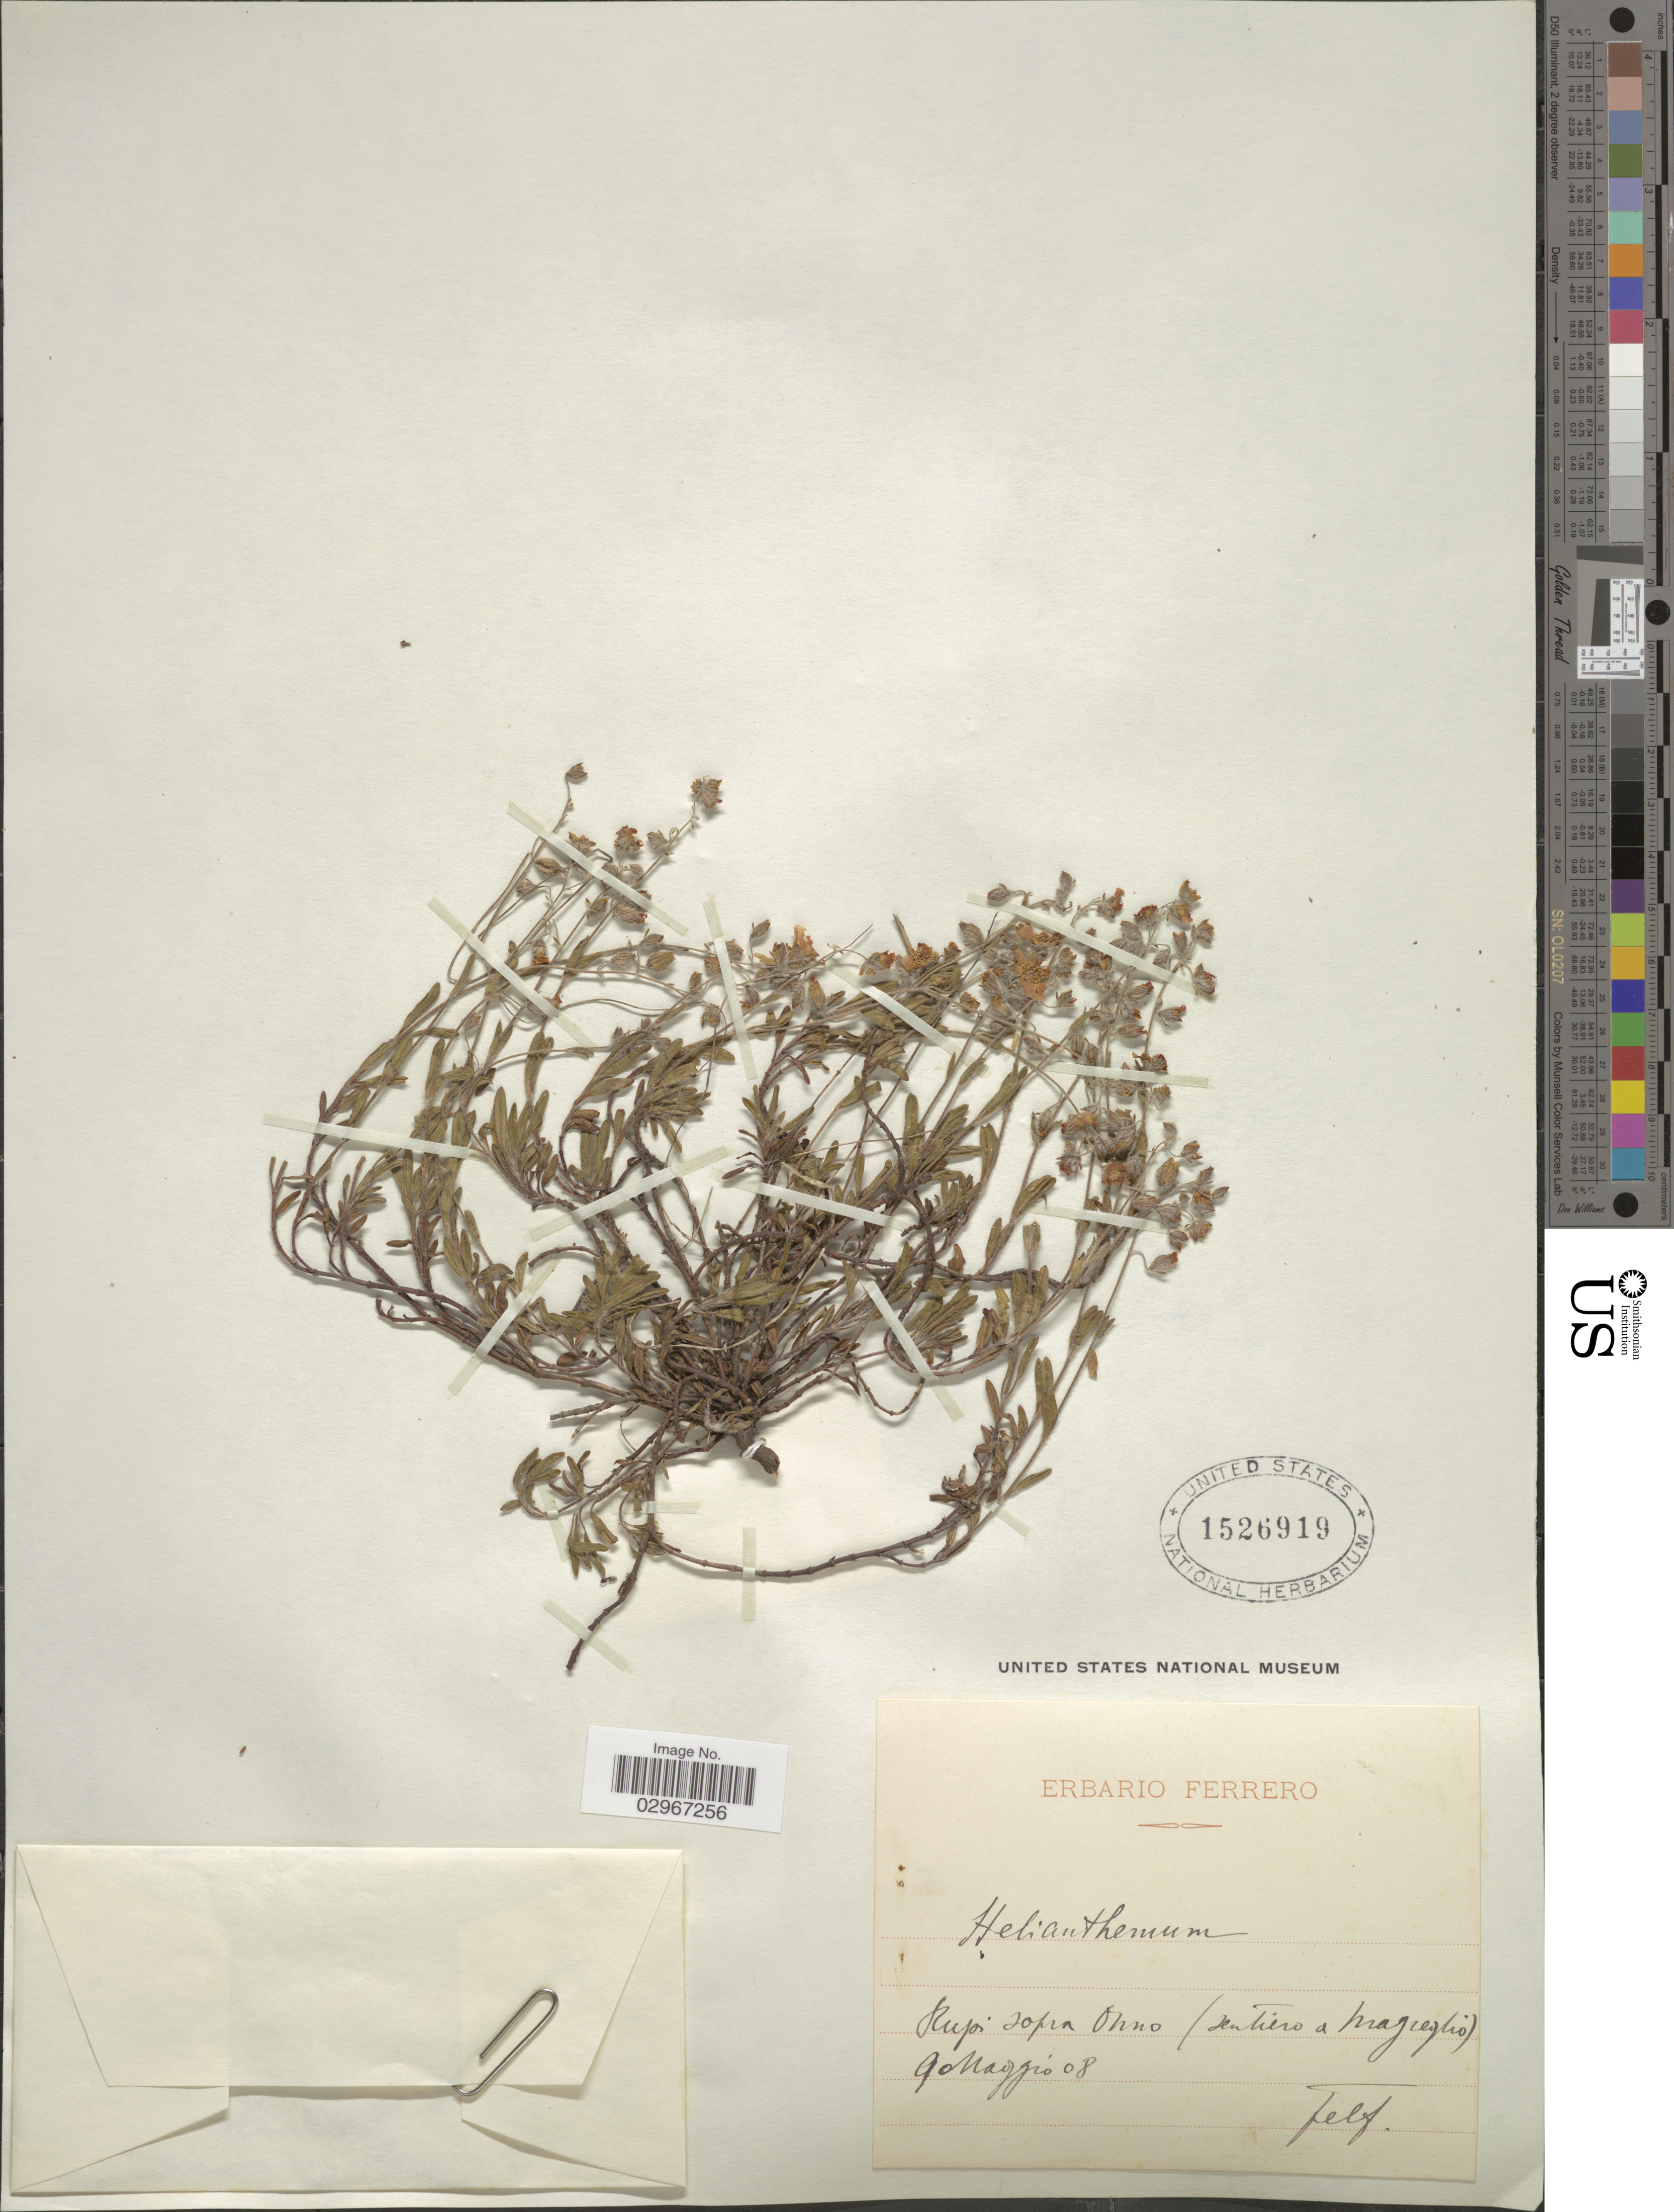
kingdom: Plantae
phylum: Tracheophyta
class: Magnoliopsida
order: Malvales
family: Cistaceae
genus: Helianthemum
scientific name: Helianthemum sp.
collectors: F. Ferrero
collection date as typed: Transcribed d/m/y: 9/5/8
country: Italy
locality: Rupi sopra Onno (sentiero a Magreglio).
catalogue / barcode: US 1526919